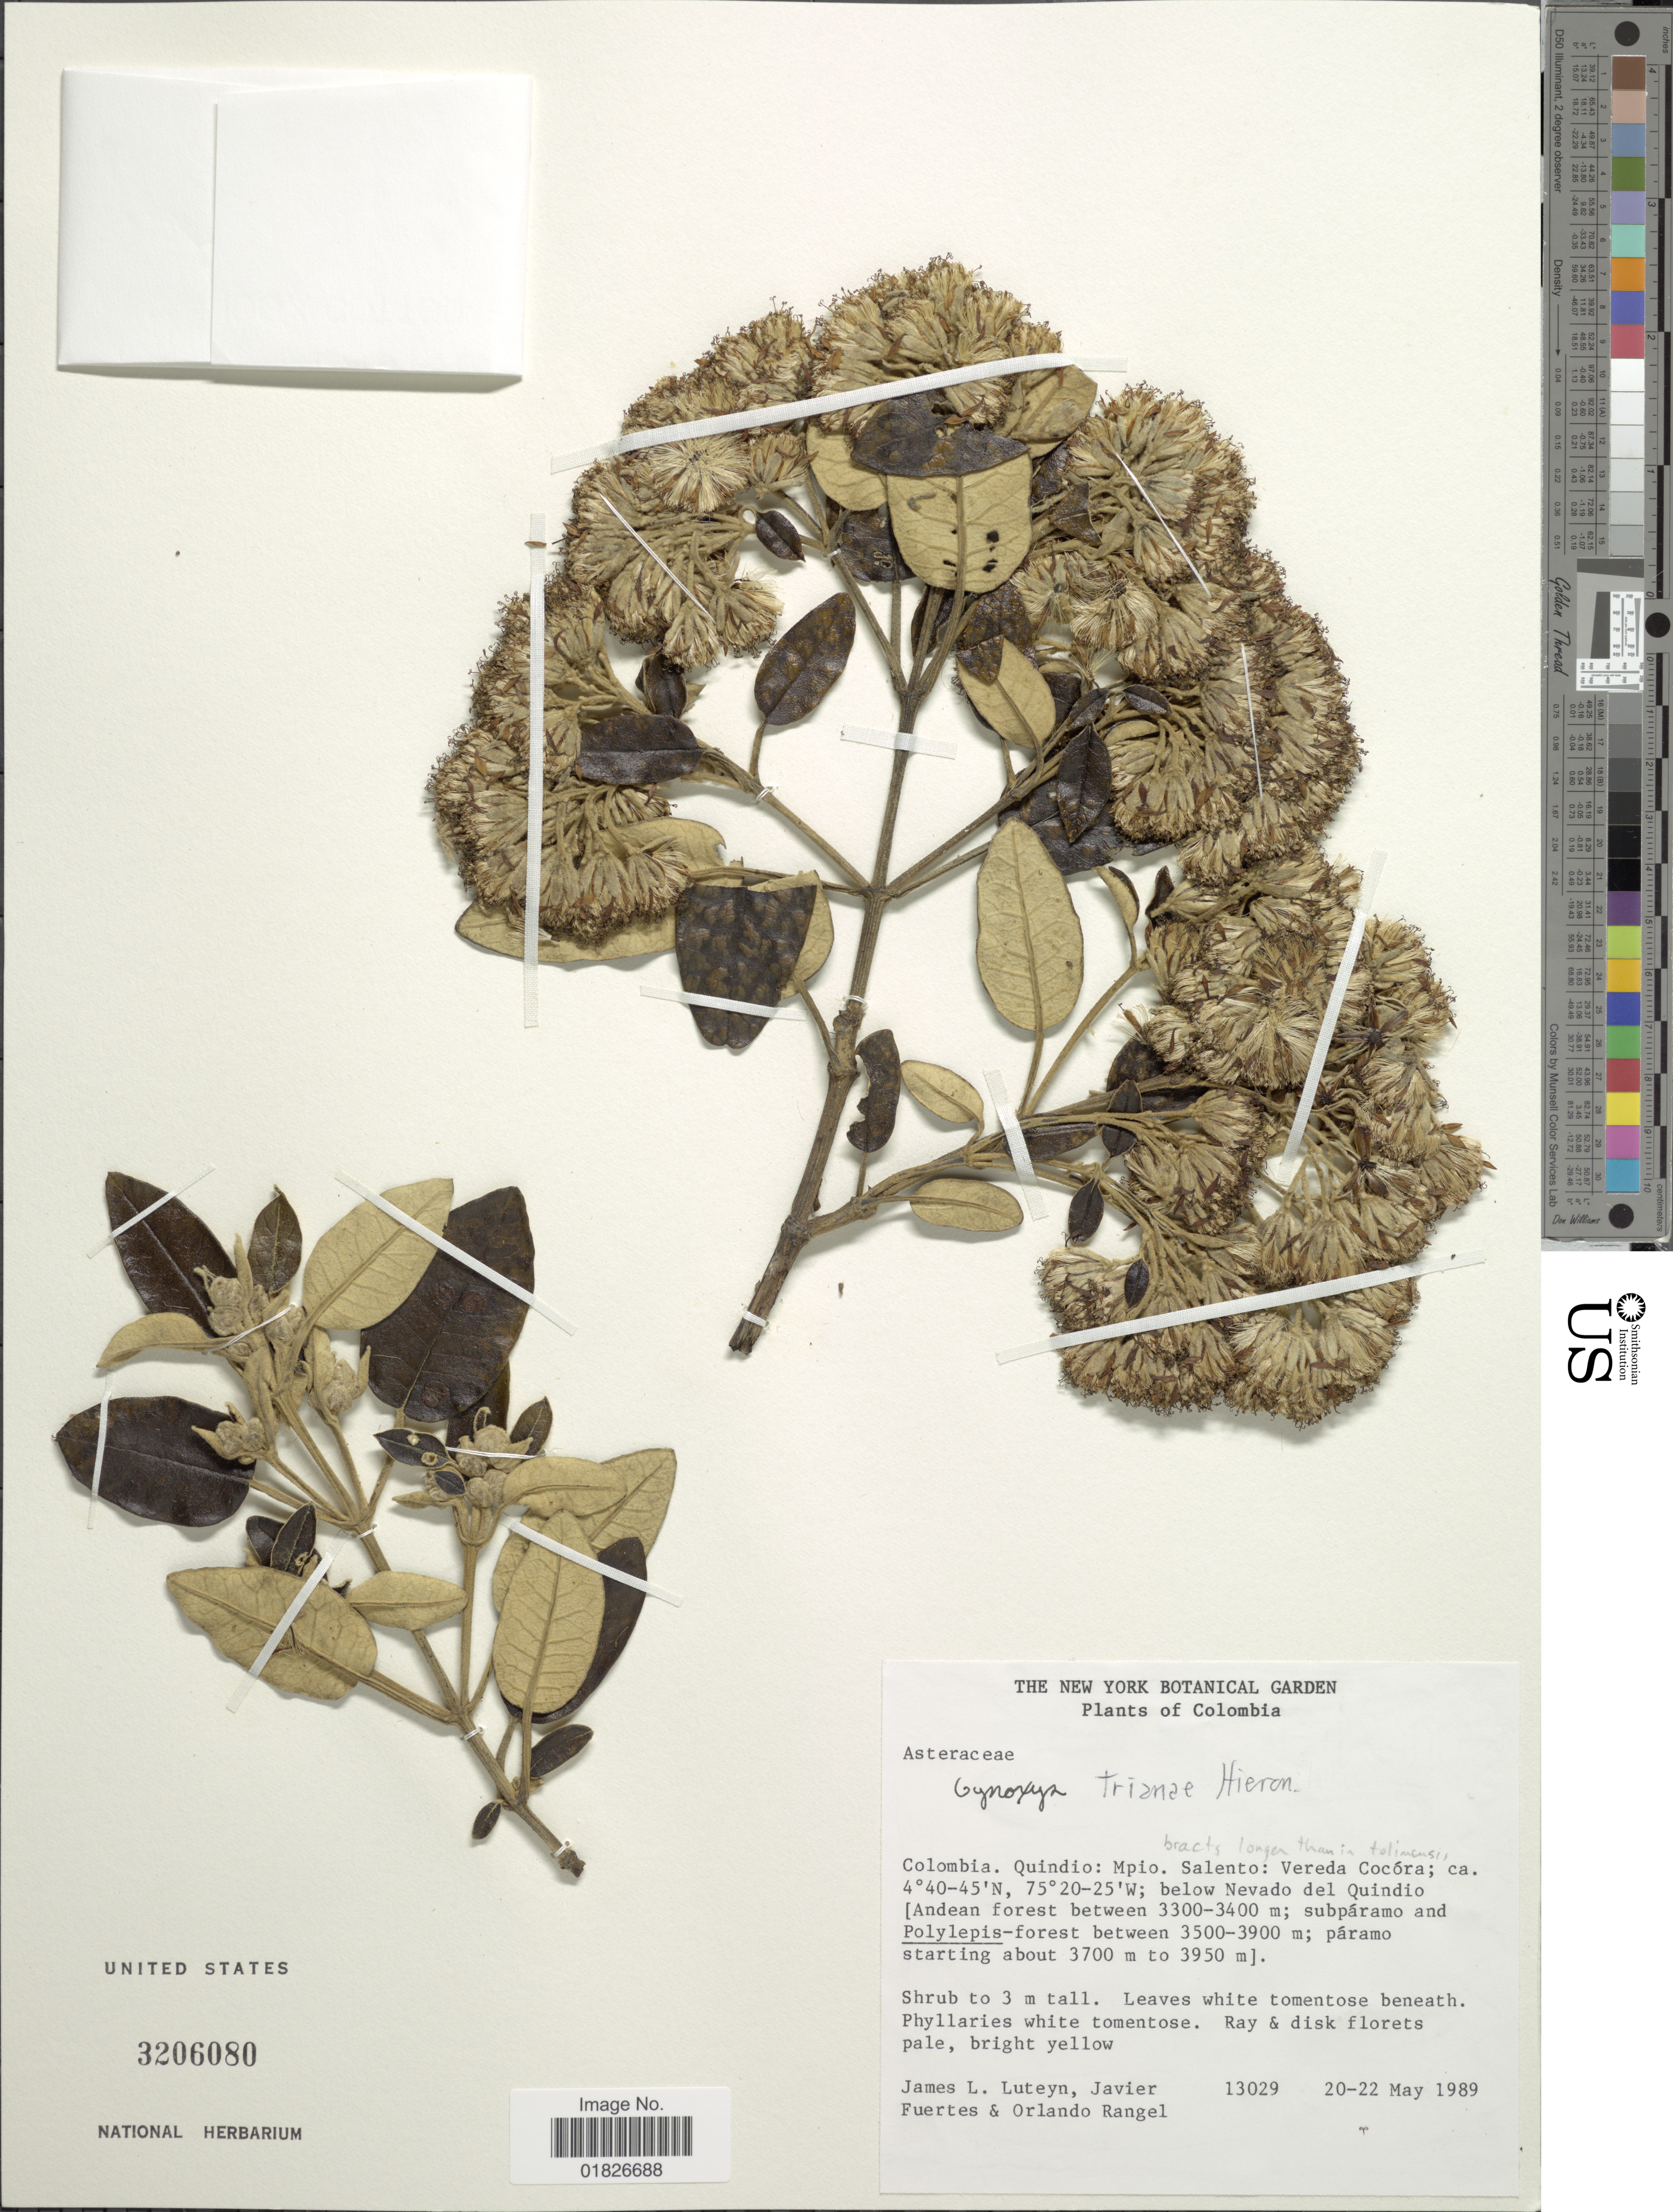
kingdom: Plantae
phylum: Tracheophyta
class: Magnoliopsida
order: Asterales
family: Asteraceae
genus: Gynoxys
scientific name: Gynoxys trianae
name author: Hieron.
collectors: J. L. Luteyn, J. Fuertes & O. Rangel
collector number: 13029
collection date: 1989-05-20/1989-05-22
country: Colombia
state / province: Quindío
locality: Mpio. Salento, Vereda Cocora, below Nevado del Quindio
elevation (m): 3700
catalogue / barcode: US 3206080